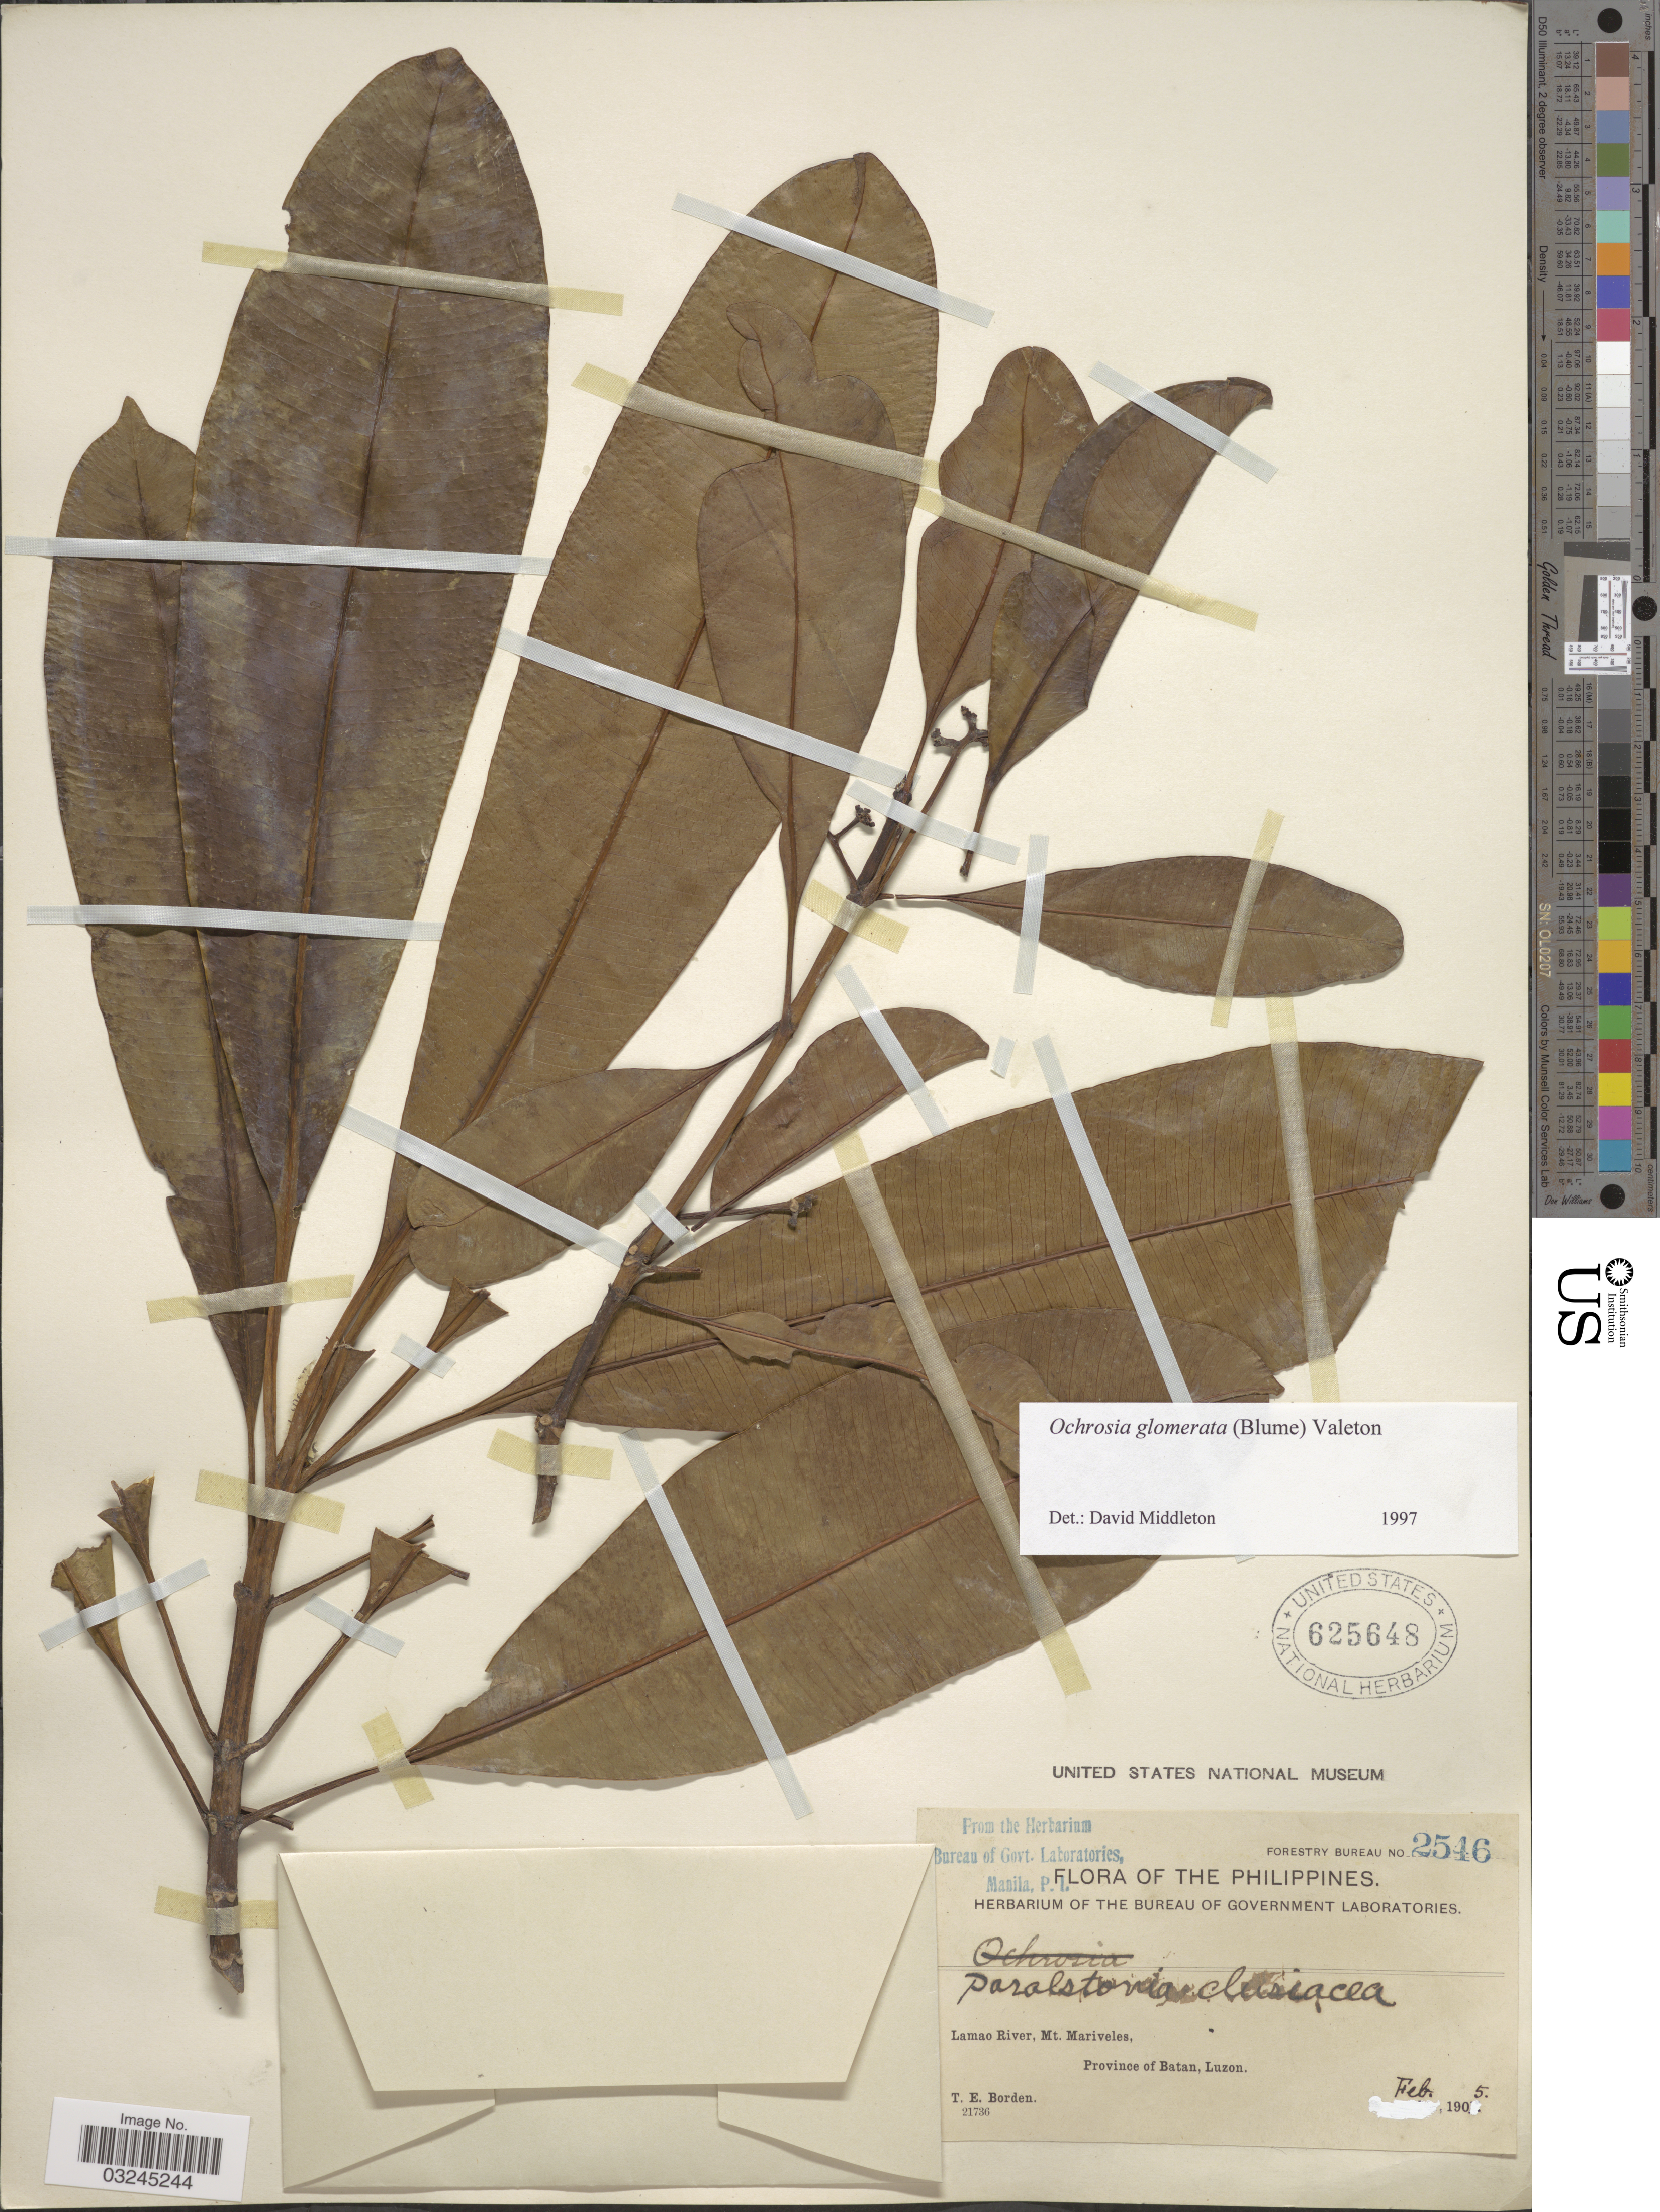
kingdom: Plantae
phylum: Tracheophyta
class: Magnoliopsida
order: Gentianales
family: Apocynaceae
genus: Ochrosia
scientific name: Ochrosia glomerata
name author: (Blume) F. Muell.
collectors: T. E. Borden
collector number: Forestry Bureau 2546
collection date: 1905-02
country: Philippines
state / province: Cagayan Valley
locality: Lamao River, Mt. Mariveles, Province of Batan, Luzon.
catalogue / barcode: US 625648